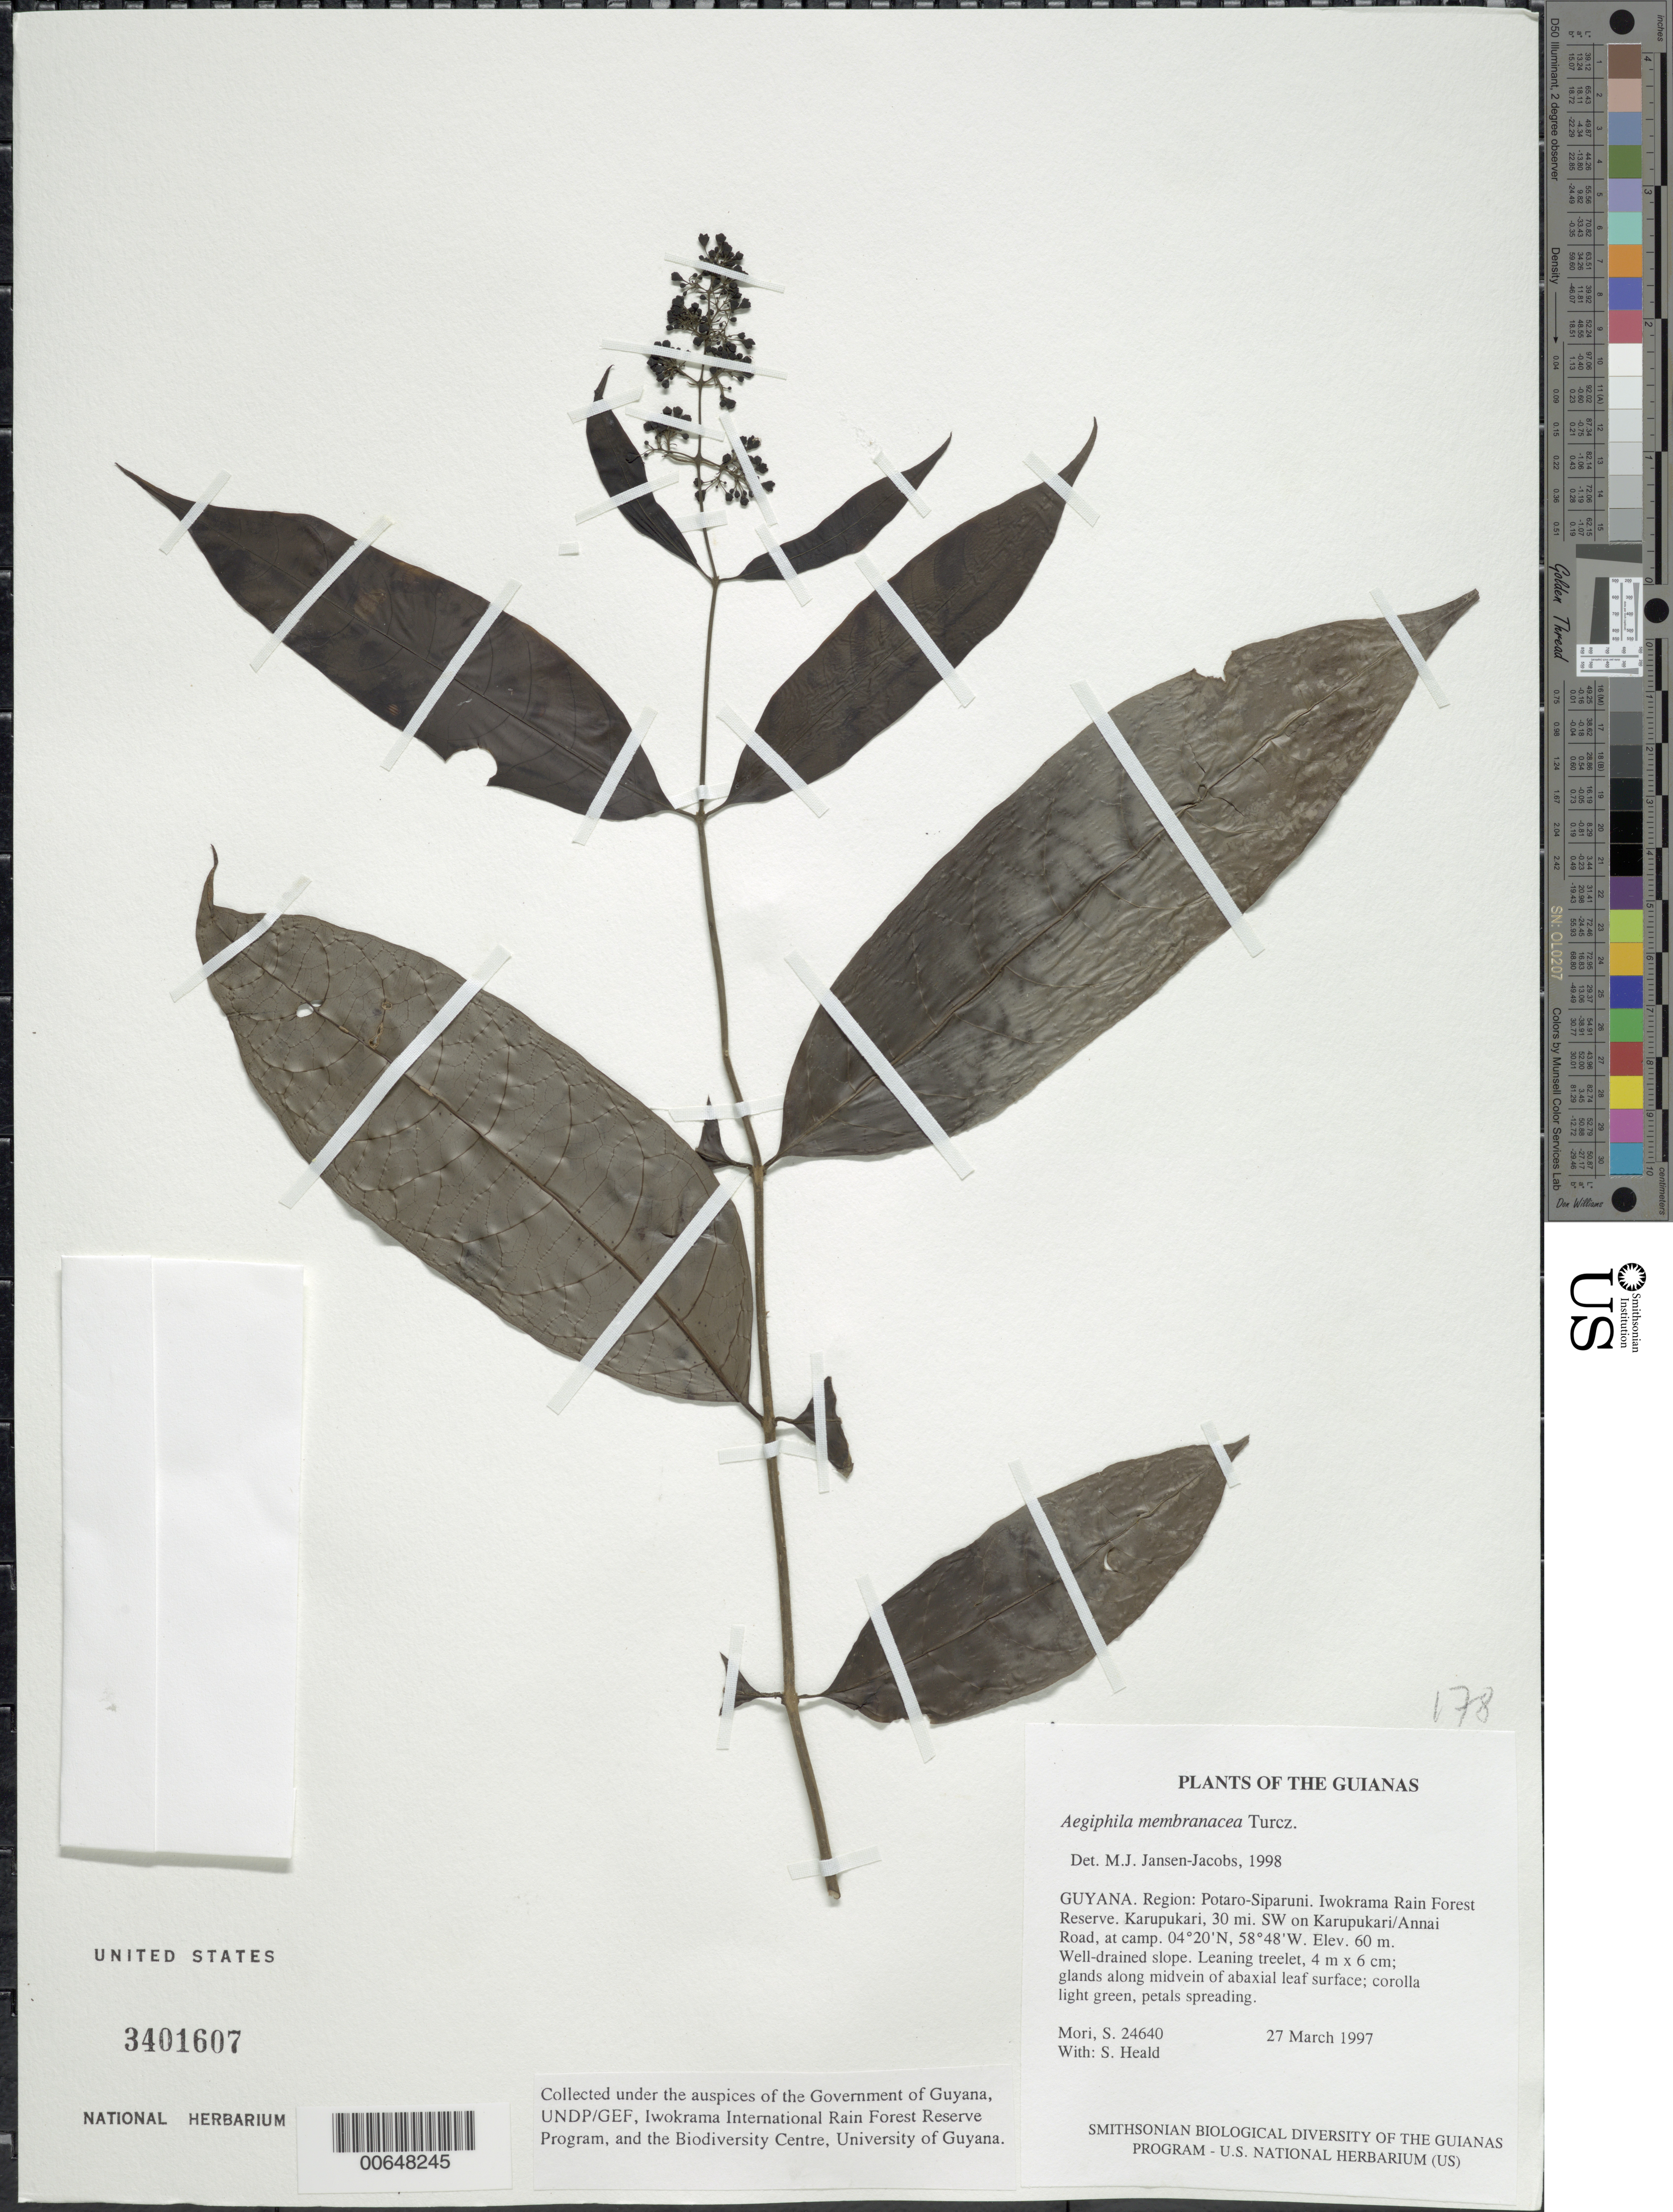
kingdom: Plantae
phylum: Tracheophyta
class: Magnoliopsida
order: Lamiales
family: Lamiaceae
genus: Aegiphila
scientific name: Aegiphila membranacea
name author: Turcz.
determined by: Jansen-Jacobs, M. J., (U), Nationaal Herbarium Nederland, Utrecht University branch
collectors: S. Mori & S. Heald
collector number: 24640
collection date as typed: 27 March 1997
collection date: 1997-03-27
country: Guyana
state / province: Potaro-Siparuni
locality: Iwokrama Rain Forest Reserve. Karupukari, 30 mi. SW on Karupukari/Annai Road, at camp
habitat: Well-drained slope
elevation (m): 60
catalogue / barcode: US 3401607